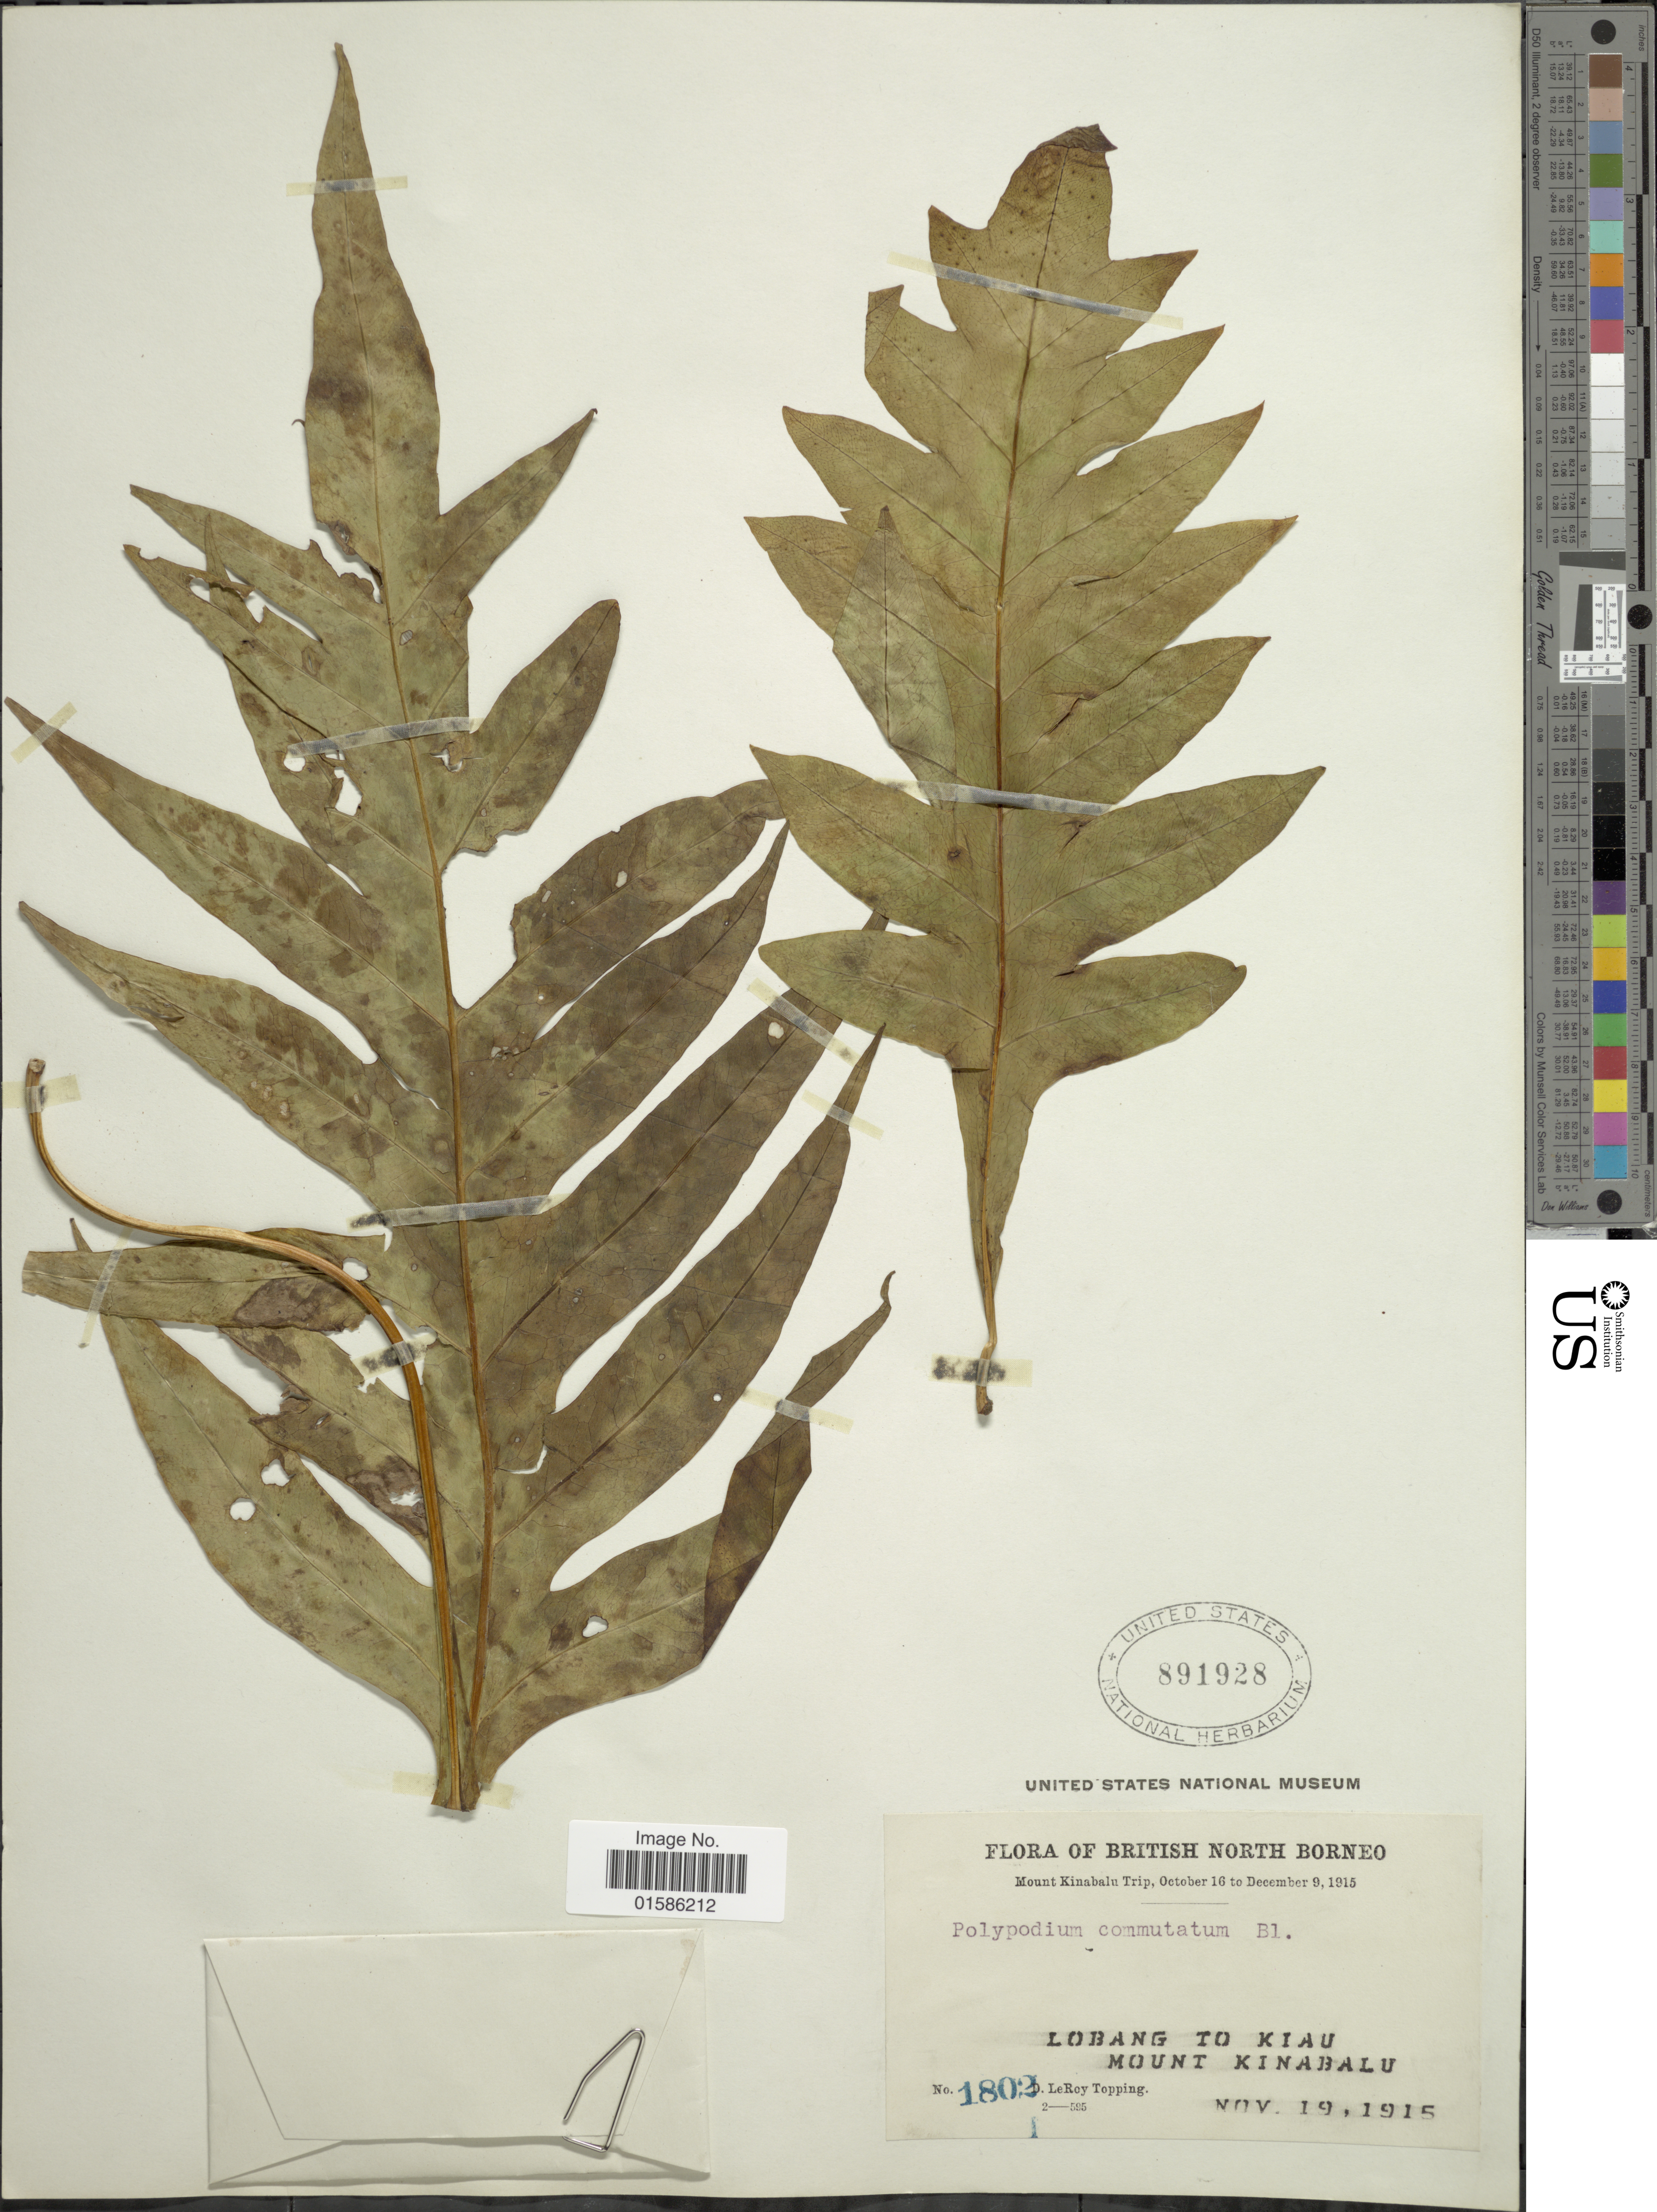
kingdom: Plantae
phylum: Tracheophyta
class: Polypodiopsida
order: Polypodiales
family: Polypodiaceae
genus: Microsorum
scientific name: Microsorum commutatum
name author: (Blume) Copel.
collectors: D. L. Topping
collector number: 1802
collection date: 1915-11-19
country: Malaysia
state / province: Sabah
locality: British North Borneo, Lobang to Kiau, Mount Kinabalu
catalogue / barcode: US 891928